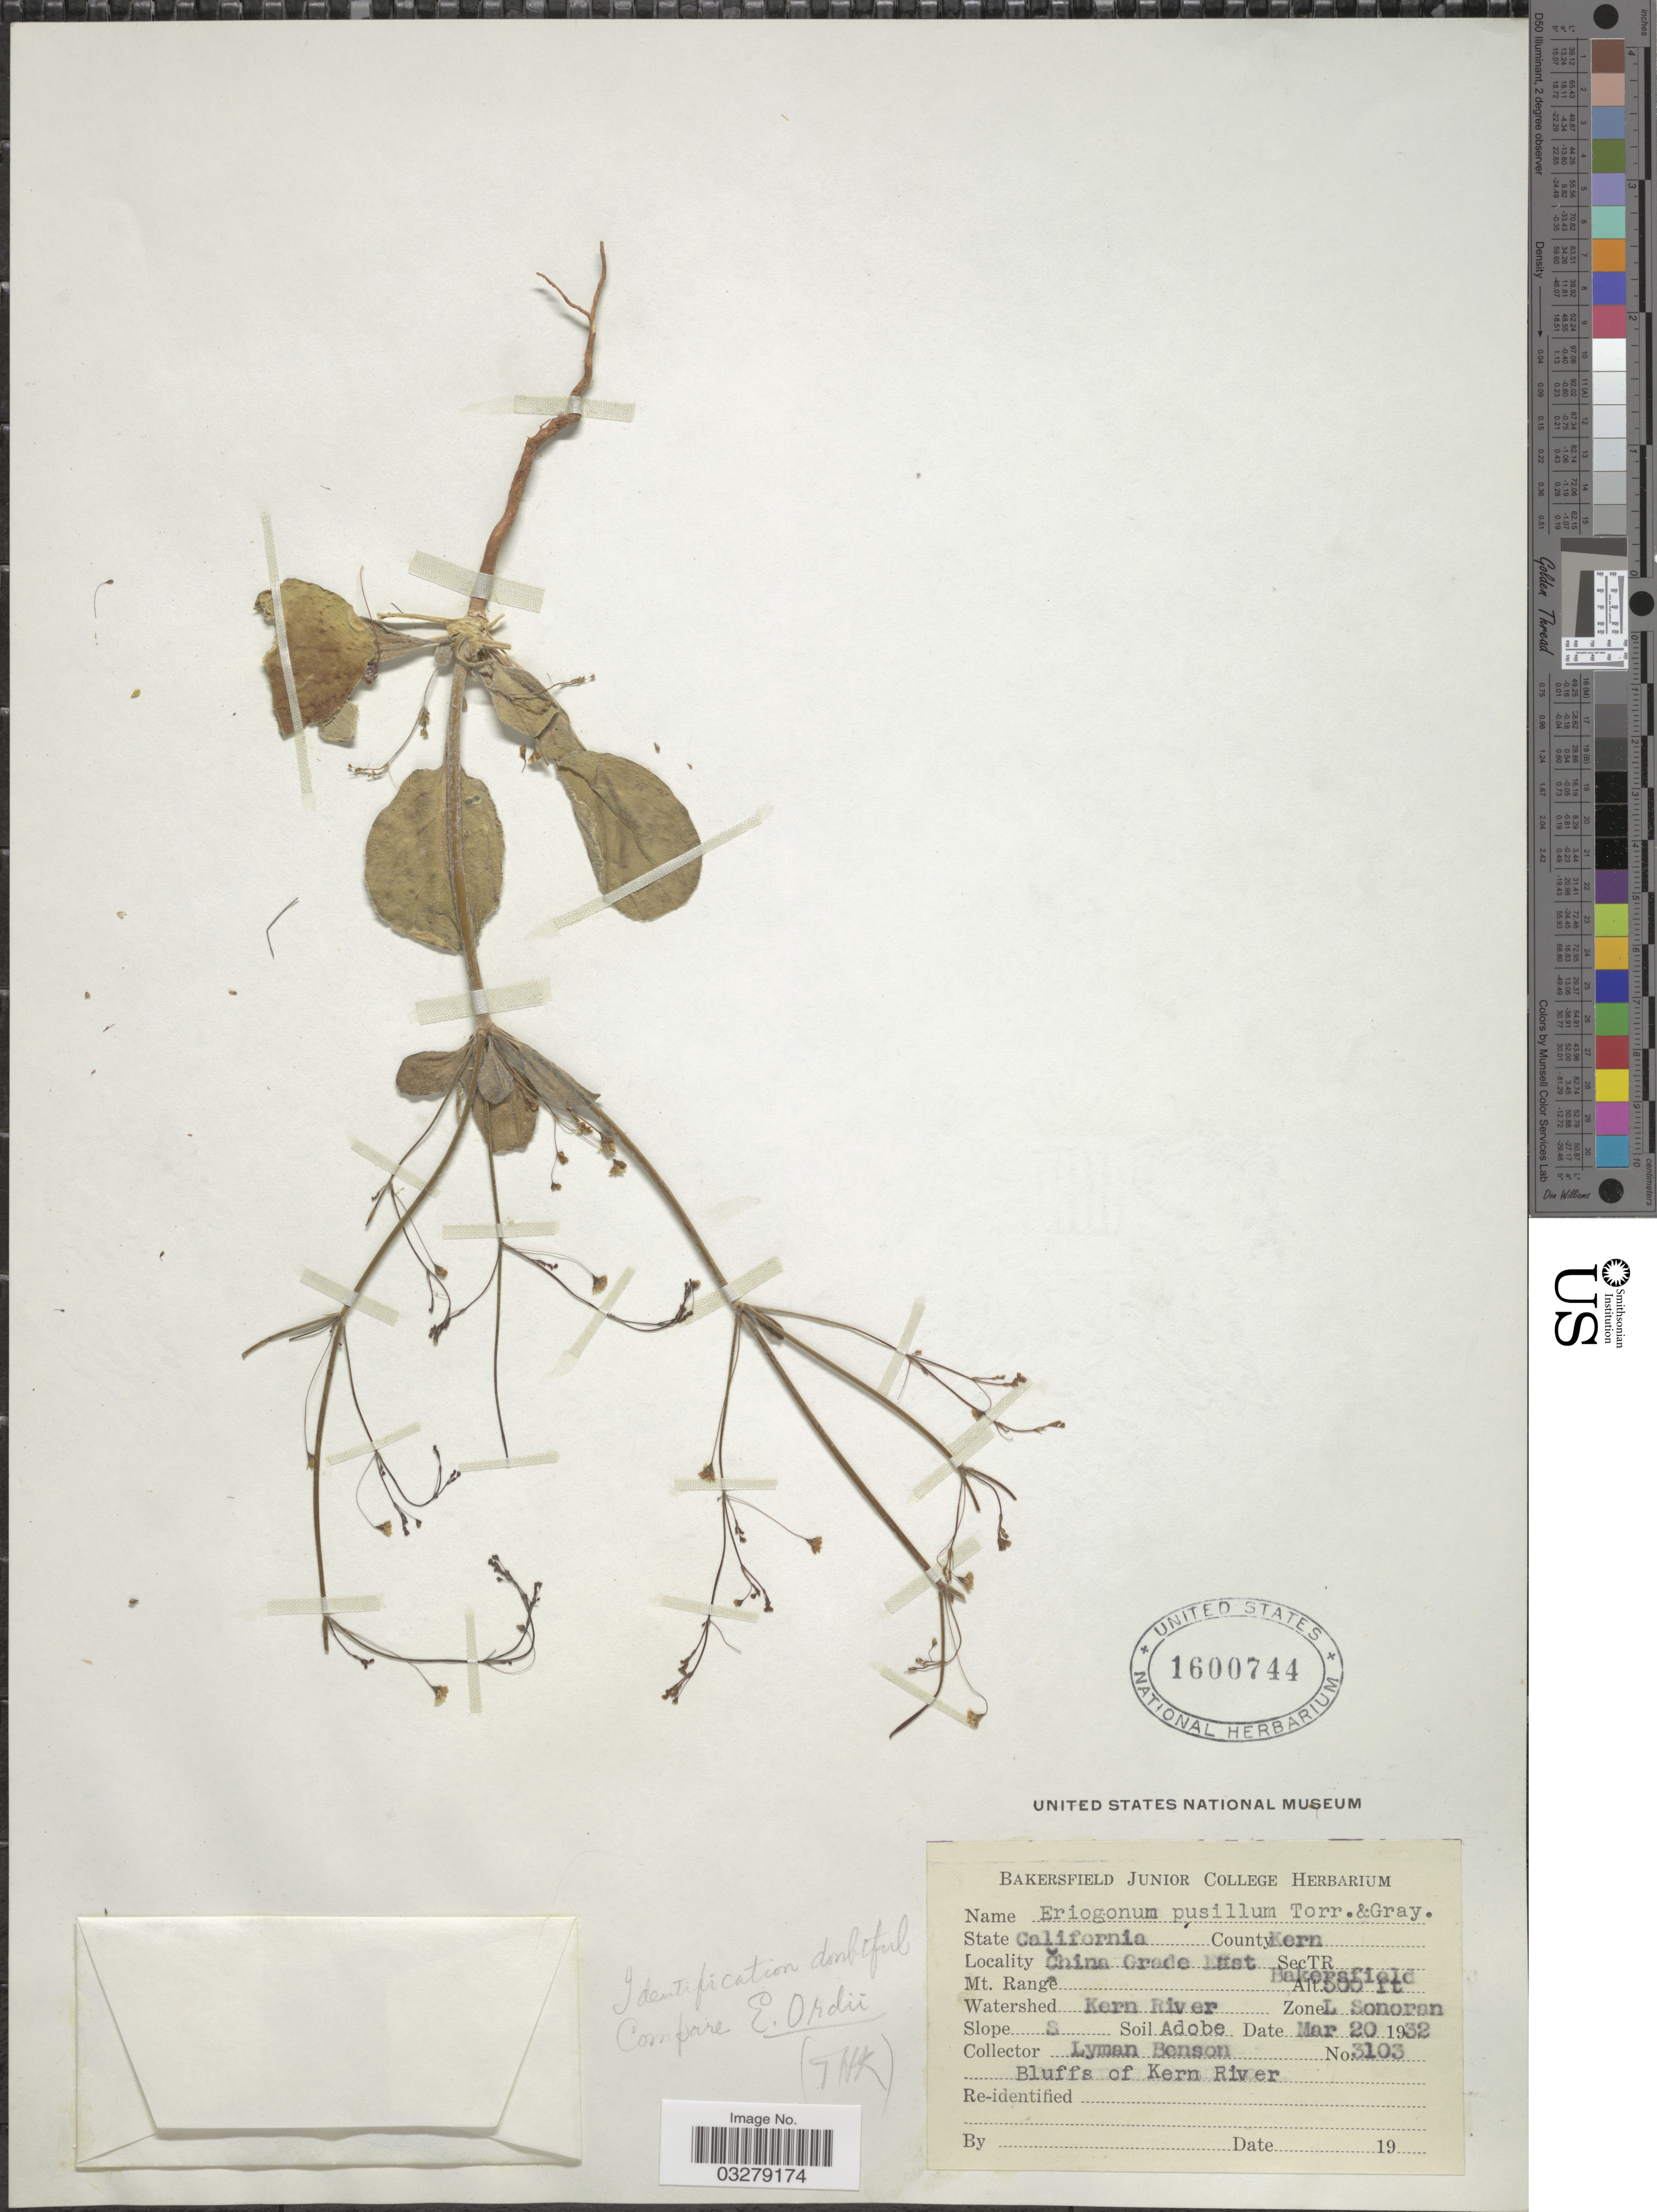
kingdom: Plantae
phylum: Tracheophyta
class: Magnoliopsida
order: Caryophyllales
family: Polygonaceae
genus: Eriogonum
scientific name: Eriogonum ordii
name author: S. Watson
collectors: L. D. Benson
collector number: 3103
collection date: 1932-03-20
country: United States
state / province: California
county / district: Kern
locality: County Kern. China Grade East Bakersfield, Watershed Kern River. Zone L Sonoran. Slope S. Bluffs of Kern River.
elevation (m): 152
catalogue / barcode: US 1600744